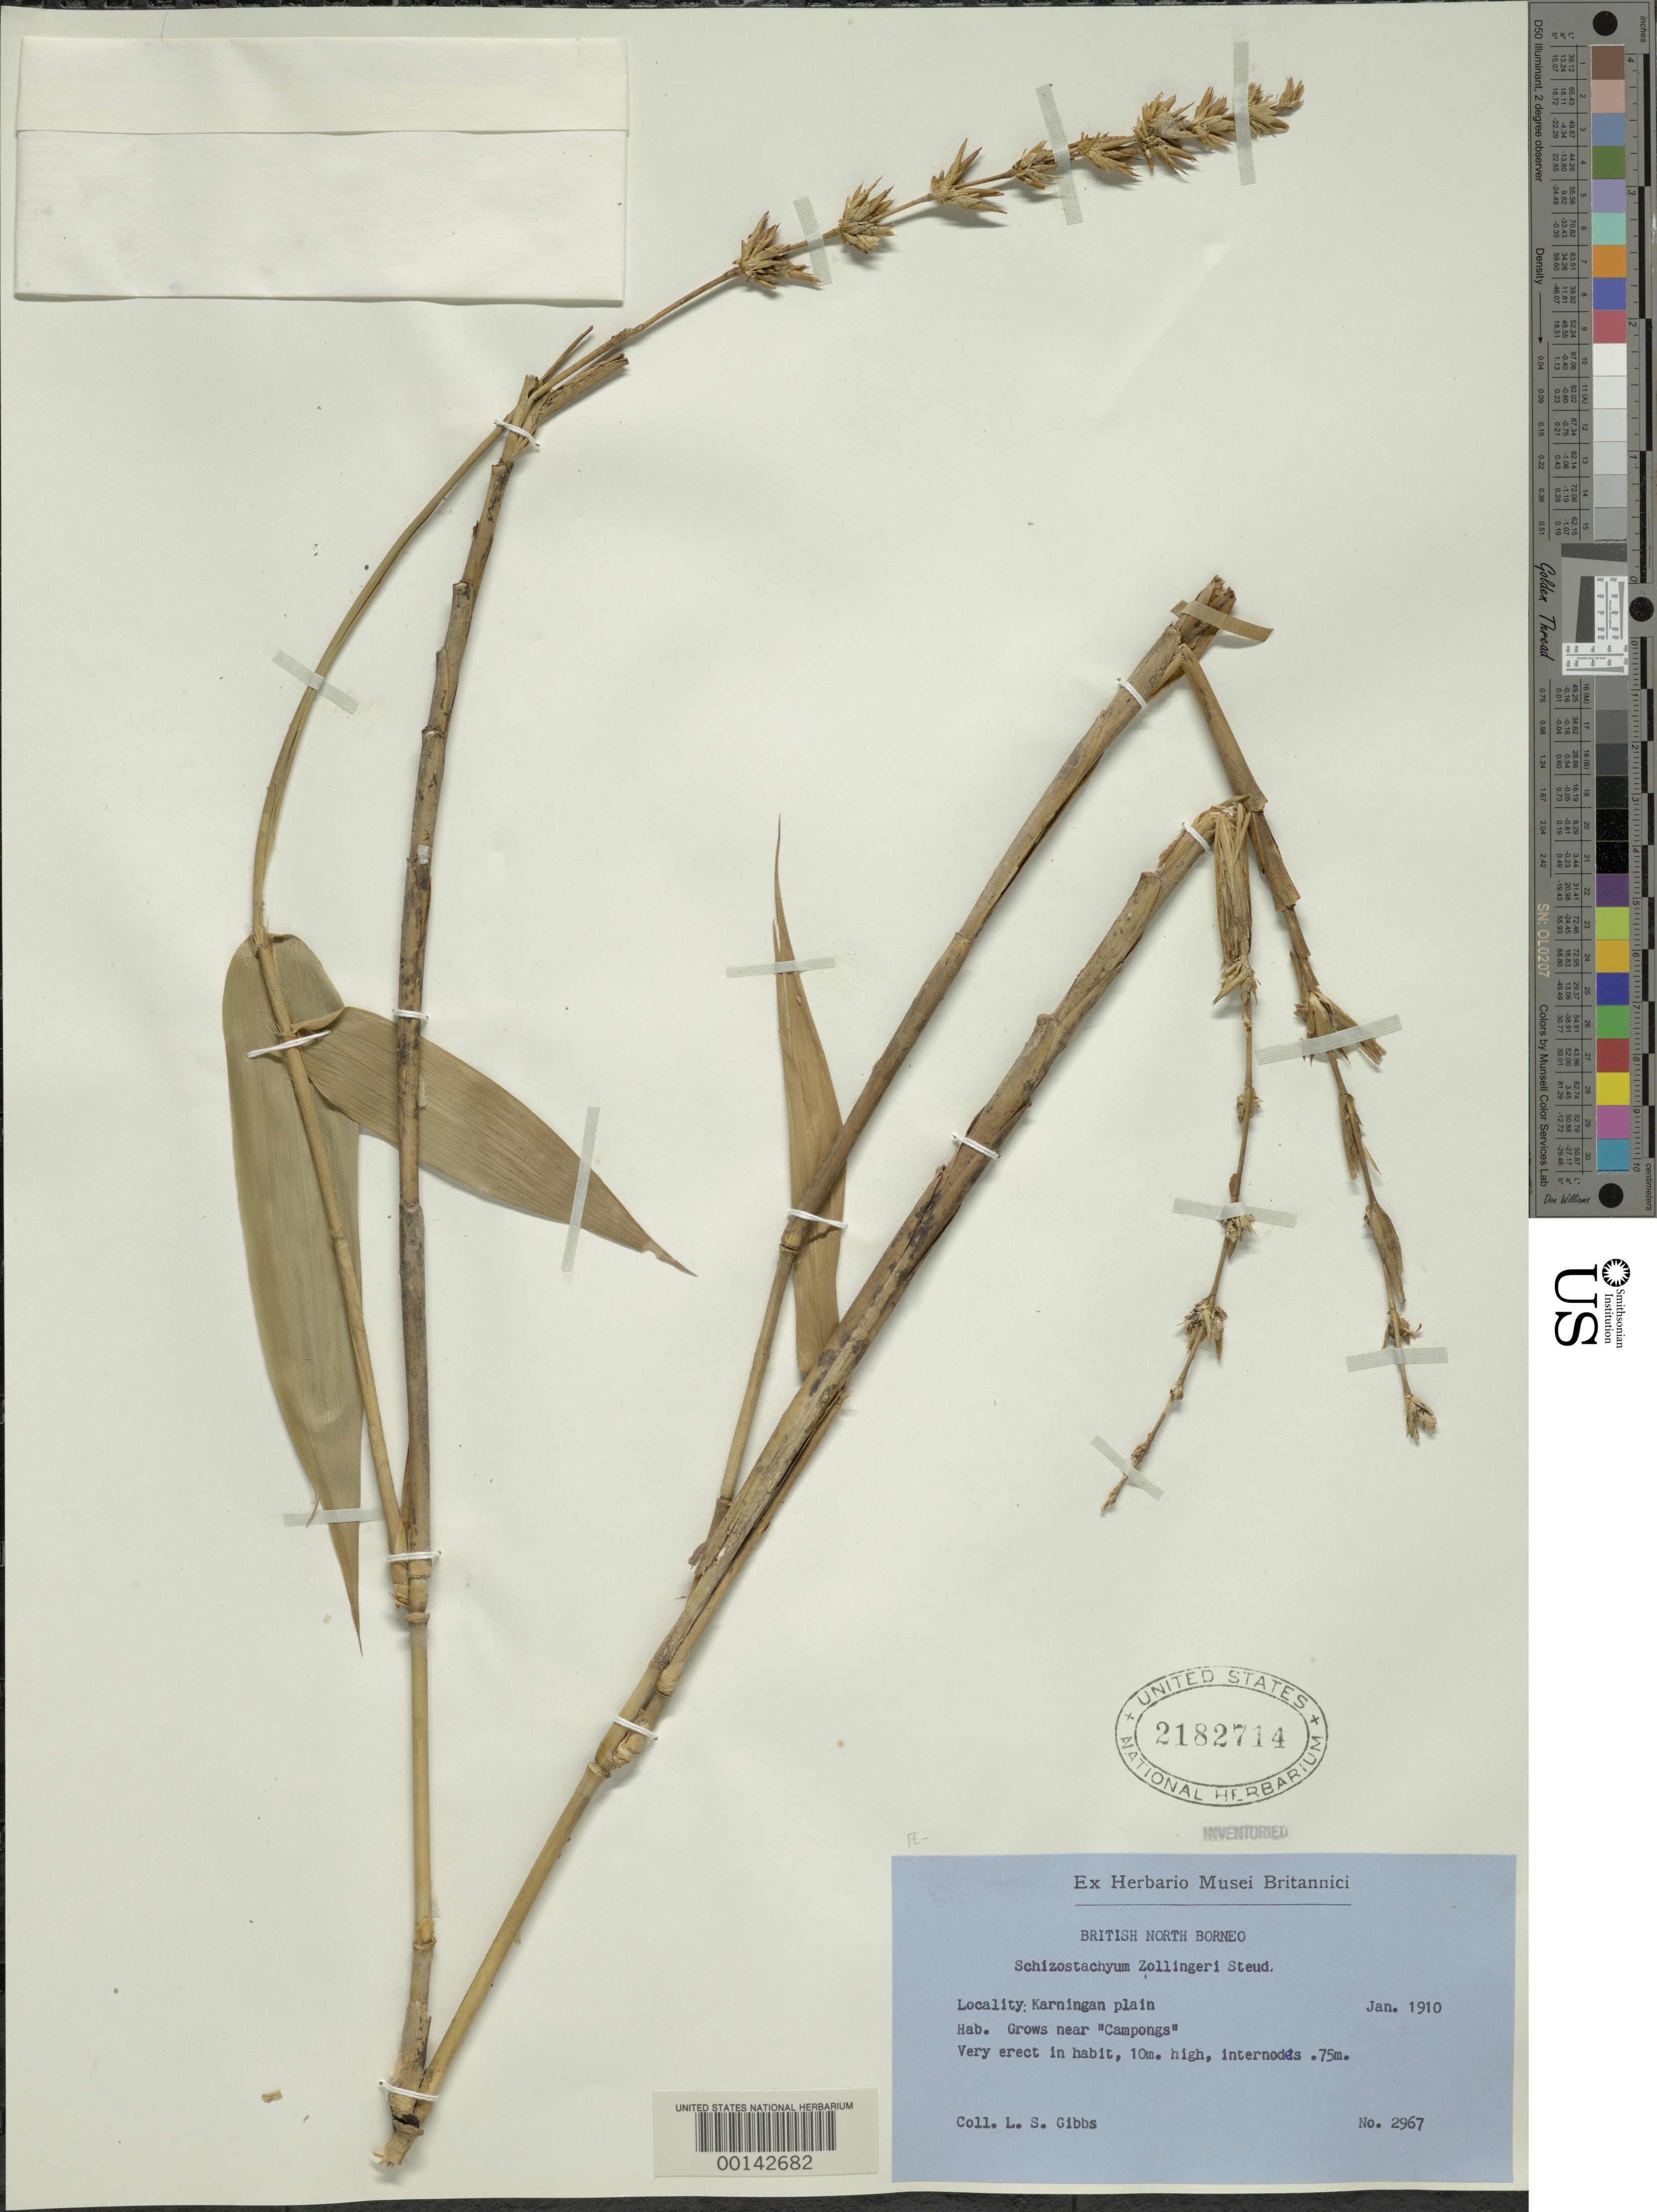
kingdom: Plantae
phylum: Tracheophyta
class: Liliopsida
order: Poales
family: Poaceae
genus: Schizostachyum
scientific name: Schizostachyum zollingeri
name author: Steud.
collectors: L. S.Gibbs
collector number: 2967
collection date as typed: Jan 1910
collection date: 1910-01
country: Indonesia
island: Borneo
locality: Karningan plain. [country could also be brunei or malaysia.]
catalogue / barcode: US 2182714